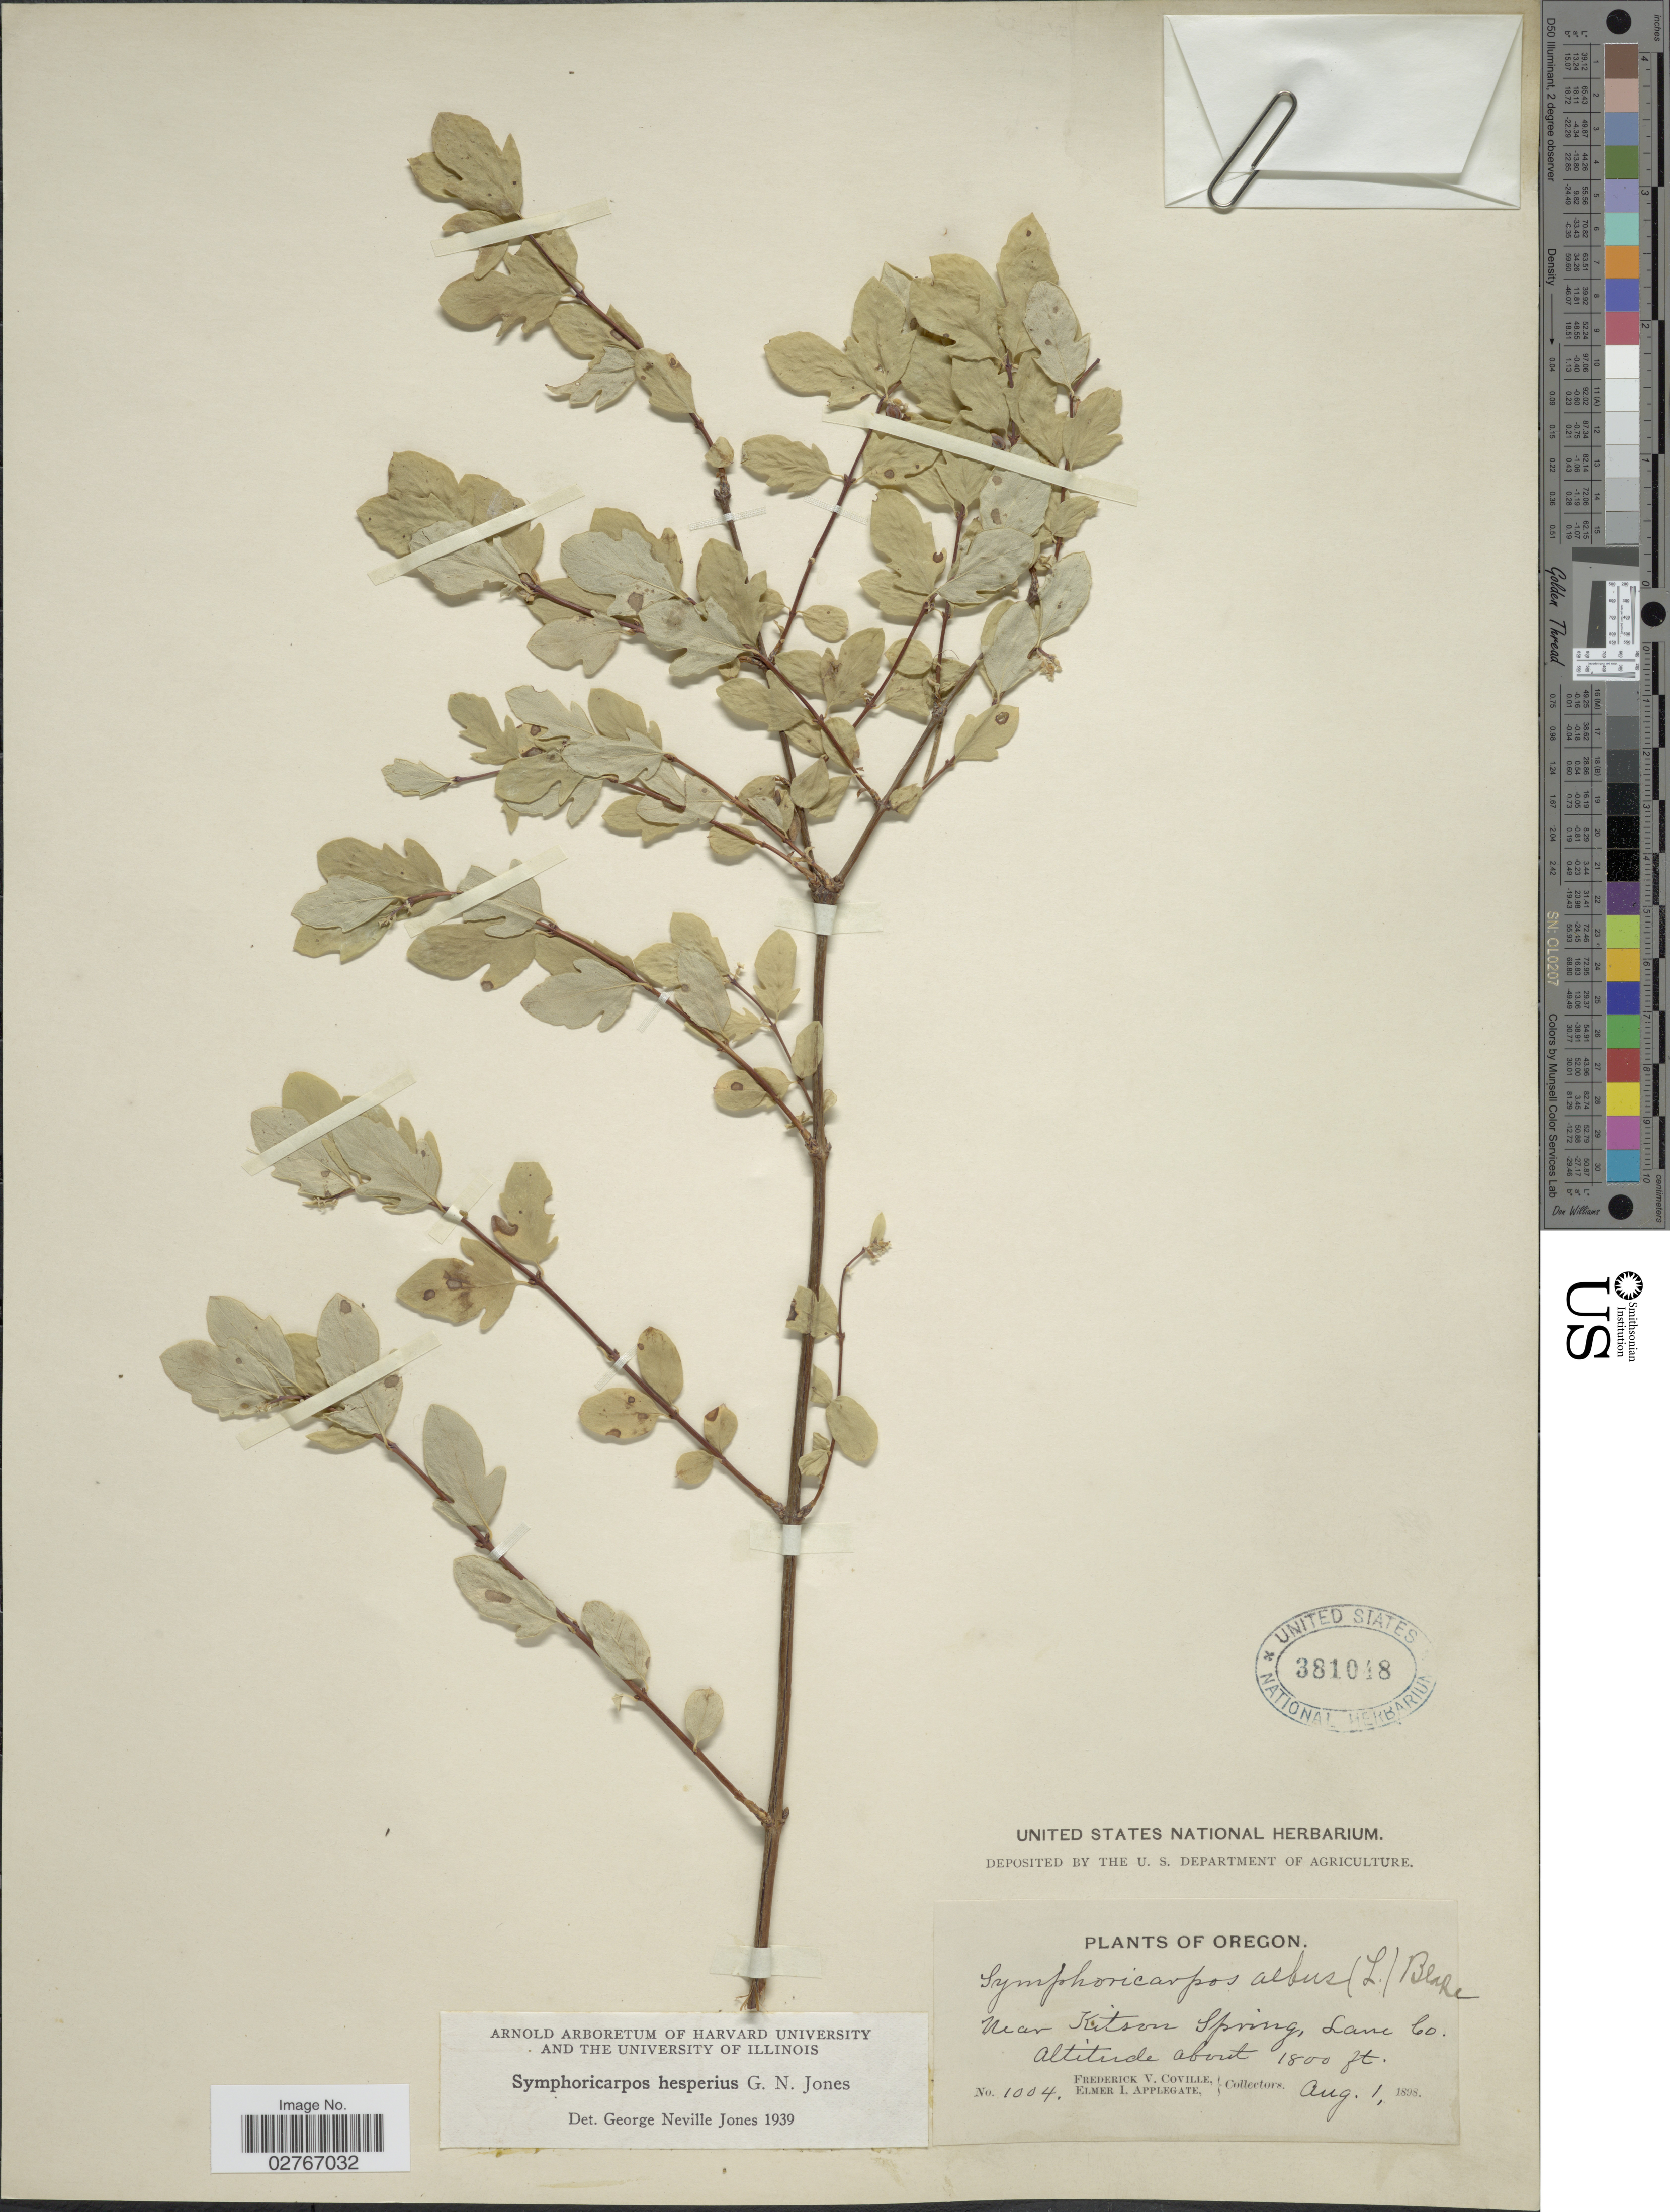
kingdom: Plantae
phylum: Tracheophyta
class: Magnoliopsida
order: Dipsacales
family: Caprifoliaceae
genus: Symphoricarpos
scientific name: Symphoricarpos hesperius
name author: G.N. Jones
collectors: F. V. Coville & E. I. Applegate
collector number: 1004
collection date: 1898-08-01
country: United States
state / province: Oregon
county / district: Lane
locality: Near Kitson Spring, Lane Co.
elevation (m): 549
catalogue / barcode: US 381048